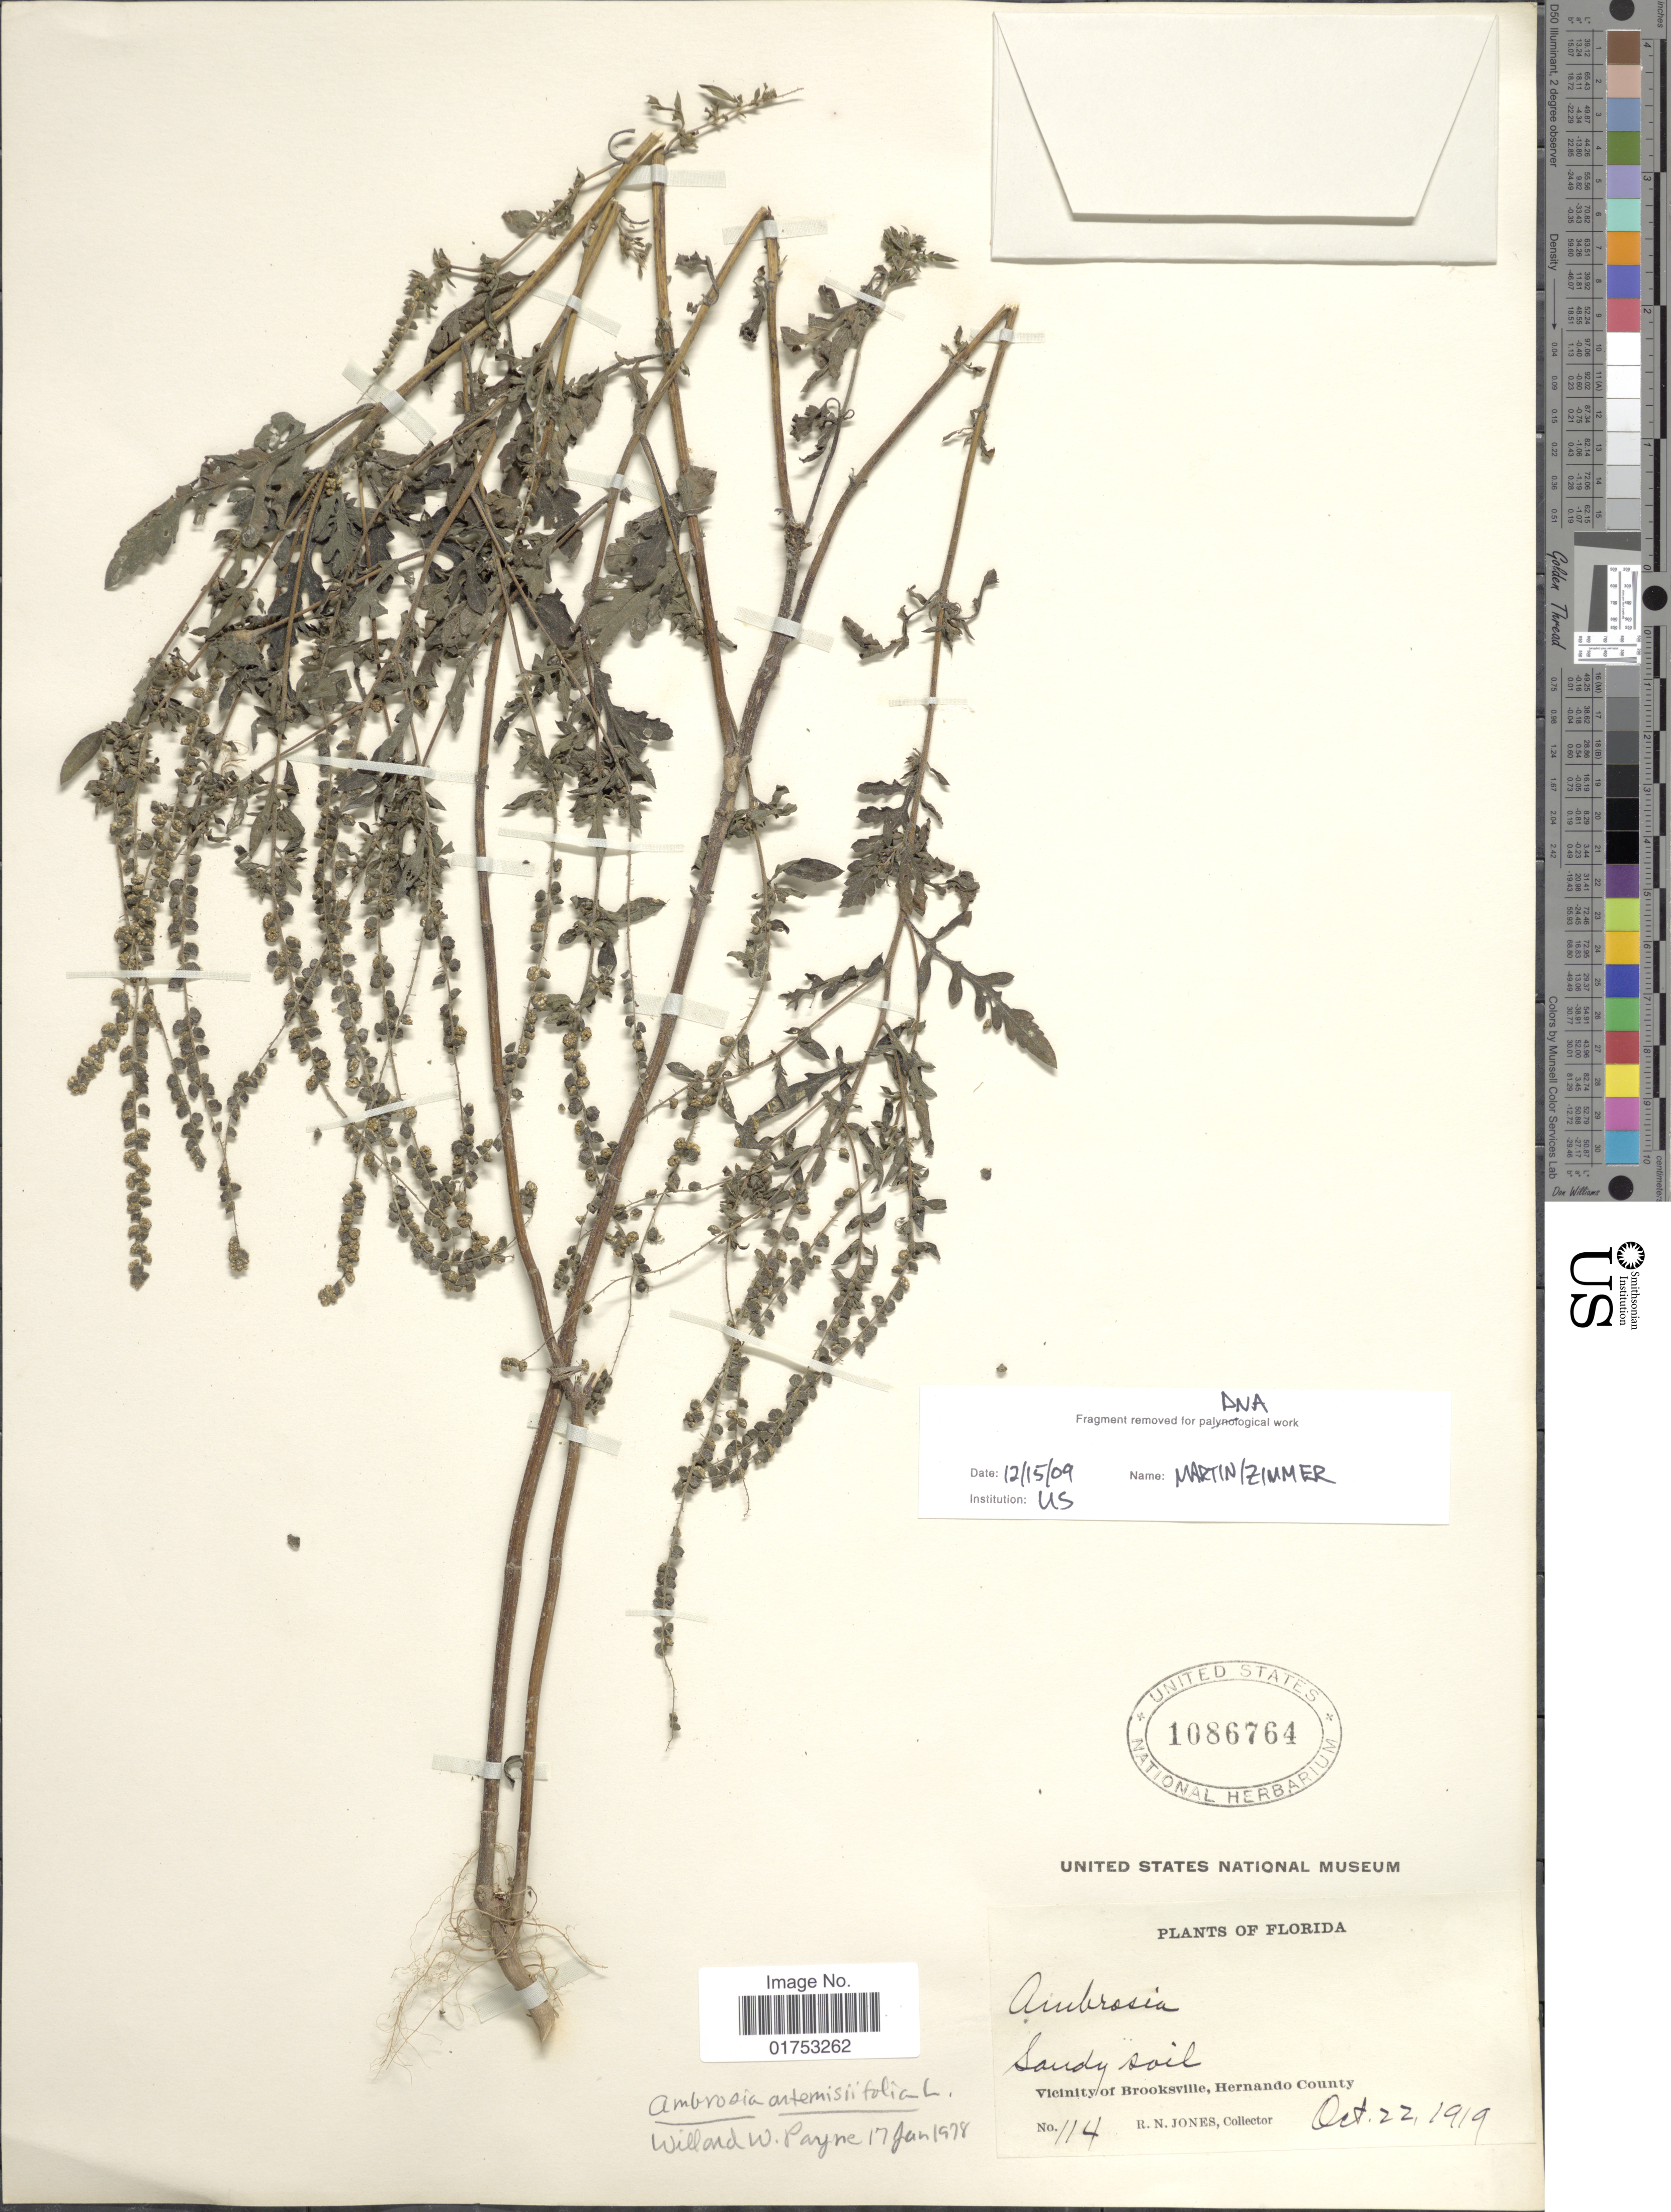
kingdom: Plantae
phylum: Tracheophyta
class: Magnoliopsida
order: Asterales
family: Asteraceae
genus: Ambrosia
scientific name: Ambrosia artemisiifolia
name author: L.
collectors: R. N. Jones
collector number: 114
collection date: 1919-10-22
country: United States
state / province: Florida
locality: Vicinity of Brooksville, Hernando County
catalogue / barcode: US 1086764